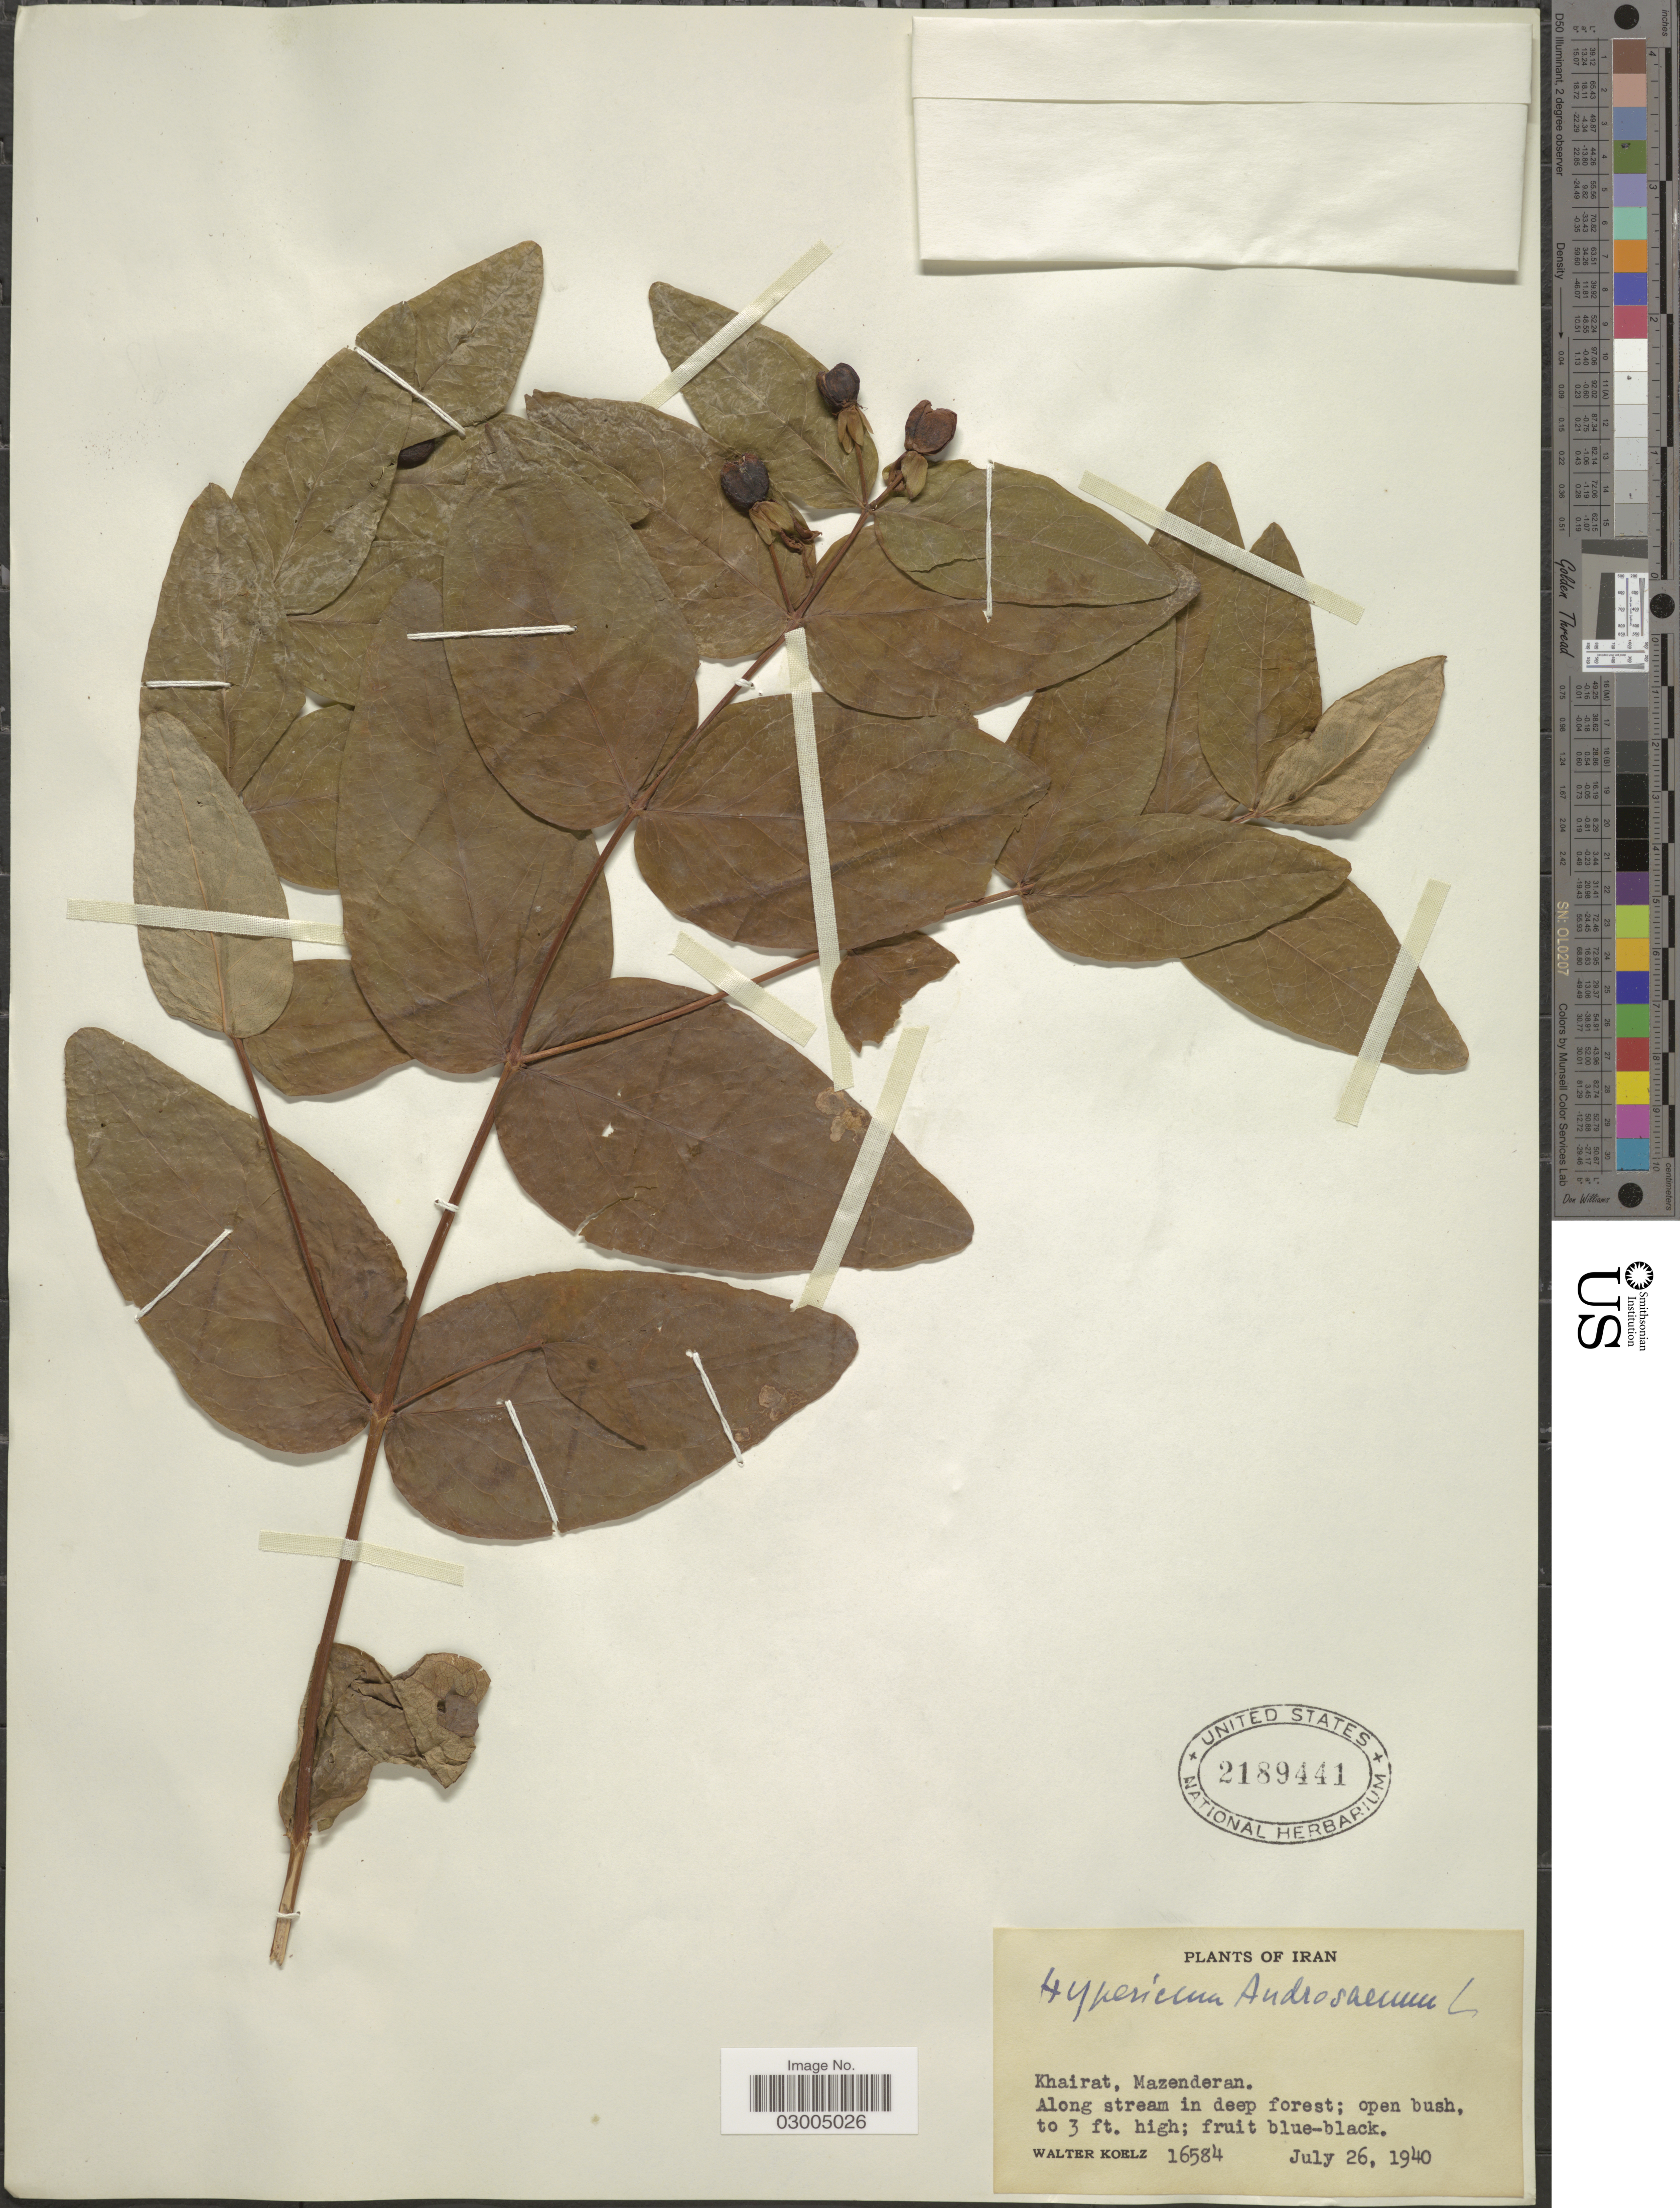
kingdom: Plantae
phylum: Tracheophyta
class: Magnoliopsida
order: Malpighiales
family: Hypericaceae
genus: Hypericum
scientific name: Hypericum androsaemum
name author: L.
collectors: W. N. Koelz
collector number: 16584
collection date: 1940-07-26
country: Iran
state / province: Mazandaran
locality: Khairat, Mazenderan. Along stream in deep forest.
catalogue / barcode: US 2189441